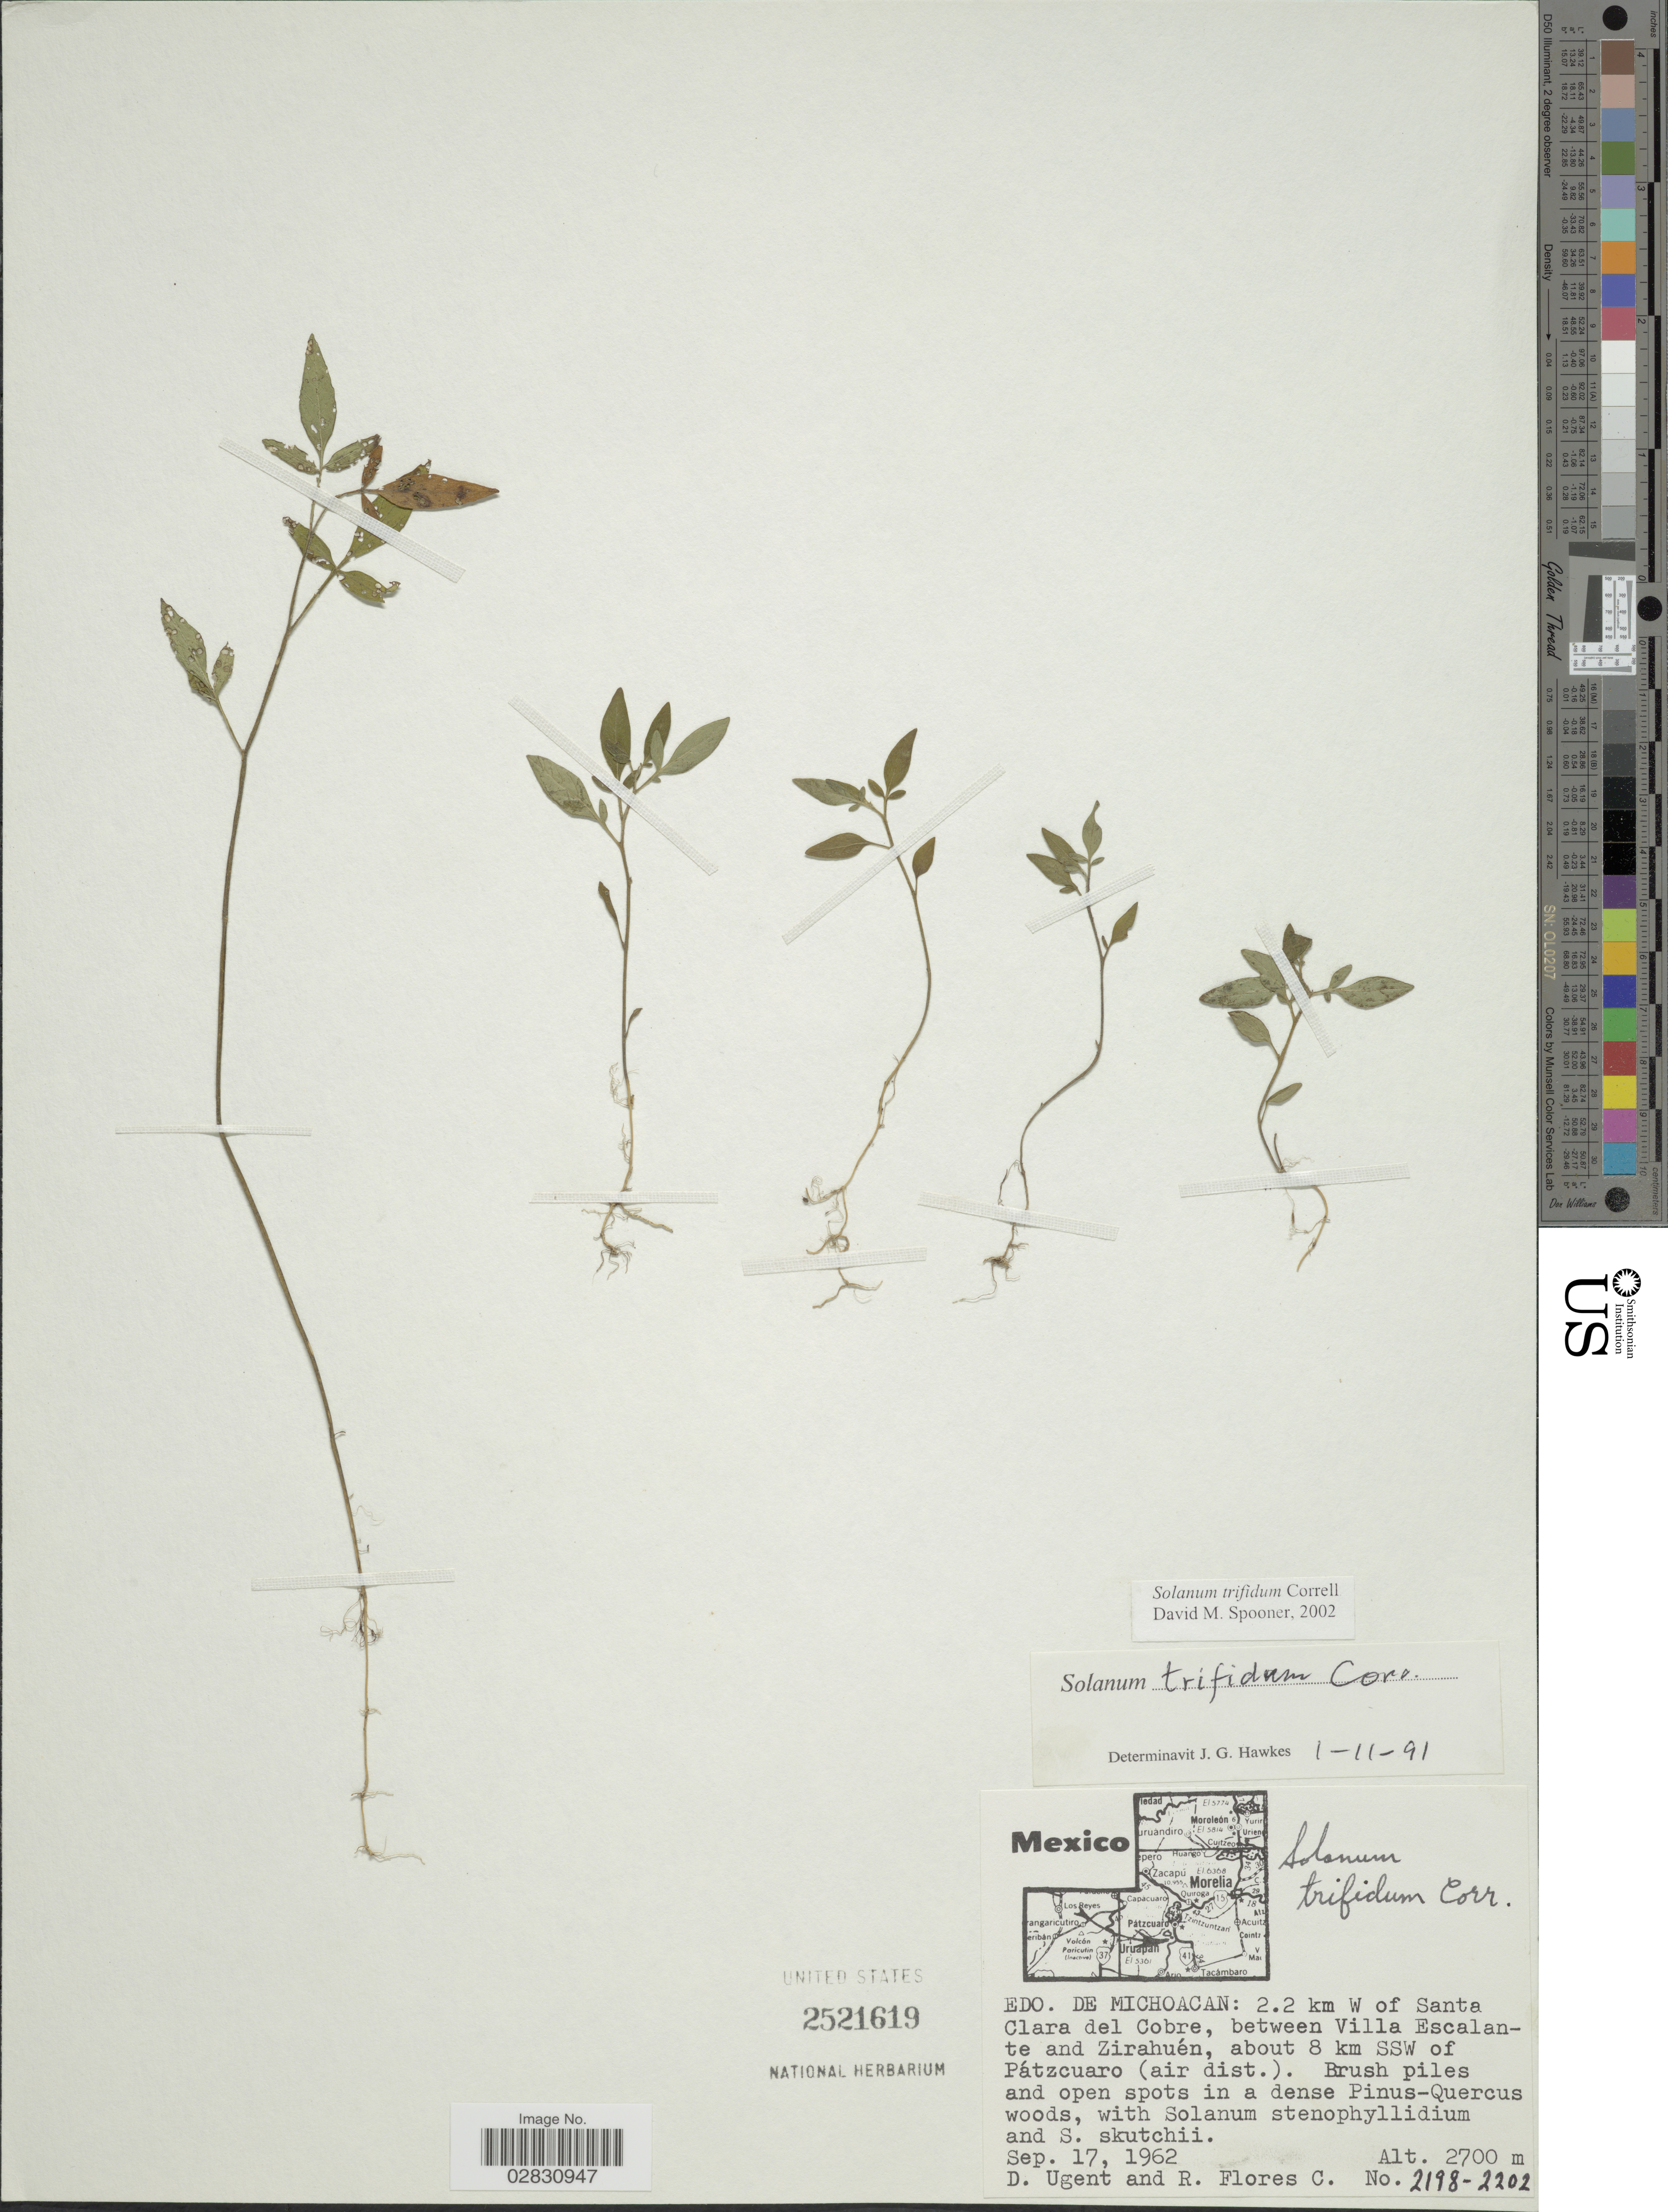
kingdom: Plantae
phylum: Tracheophyta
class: Magnoliopsida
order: Solanales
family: Solanaceae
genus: Solanum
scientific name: Solanum trifidum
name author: Correll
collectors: D. Ugent & R. Flores-C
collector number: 2198-2202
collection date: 1962-09-17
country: Mexico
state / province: Michoacán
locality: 2.2 km W of Santa Clara del Cobre, between Villa Escalante and Zirahuén, about 8 km SSW of Pátzcuaro (air dist.).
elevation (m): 2700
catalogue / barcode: US 2521619